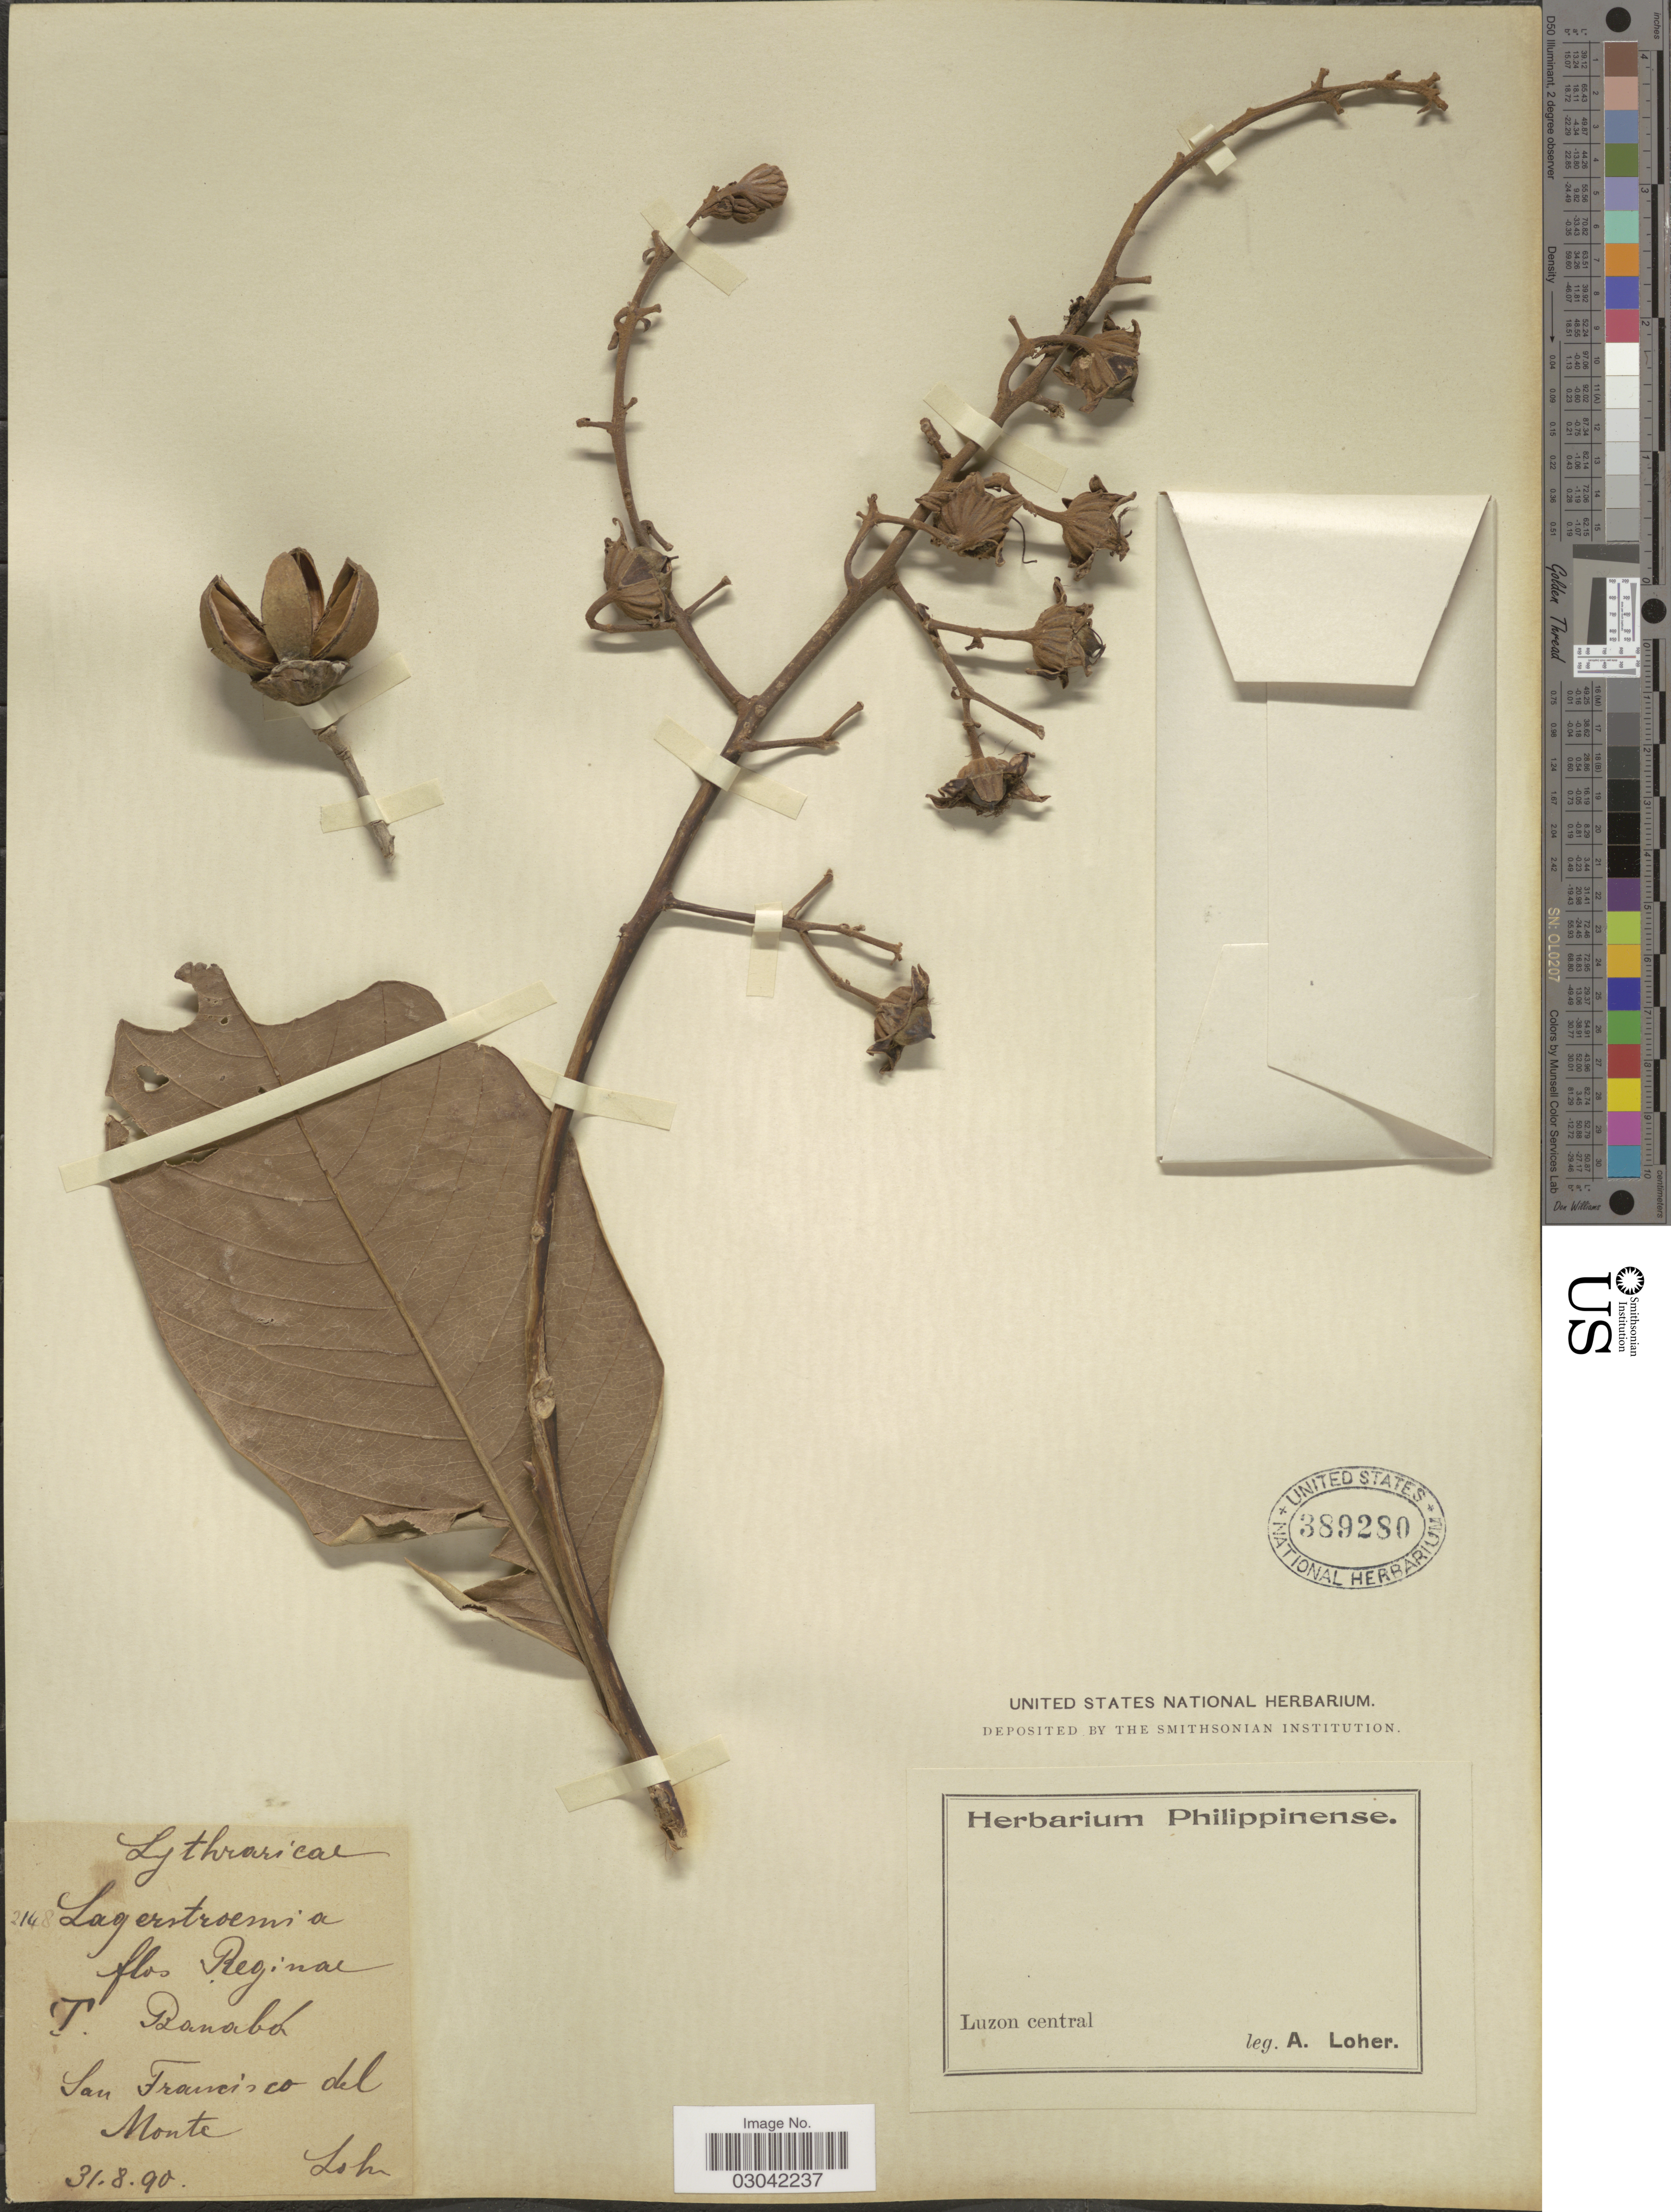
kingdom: Plantae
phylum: Tracheophyta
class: Magnoliopsida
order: Myrtales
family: Lythraceae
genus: Lagerstroemia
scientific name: Lagerstroemia speciosa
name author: (L.) Pers.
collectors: A. Loher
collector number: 2148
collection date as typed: Transcribed d/m/y: 31/8/90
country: Philippines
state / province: Central Luzon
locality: San Francisco del Monte. Banabó.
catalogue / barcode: US 389280